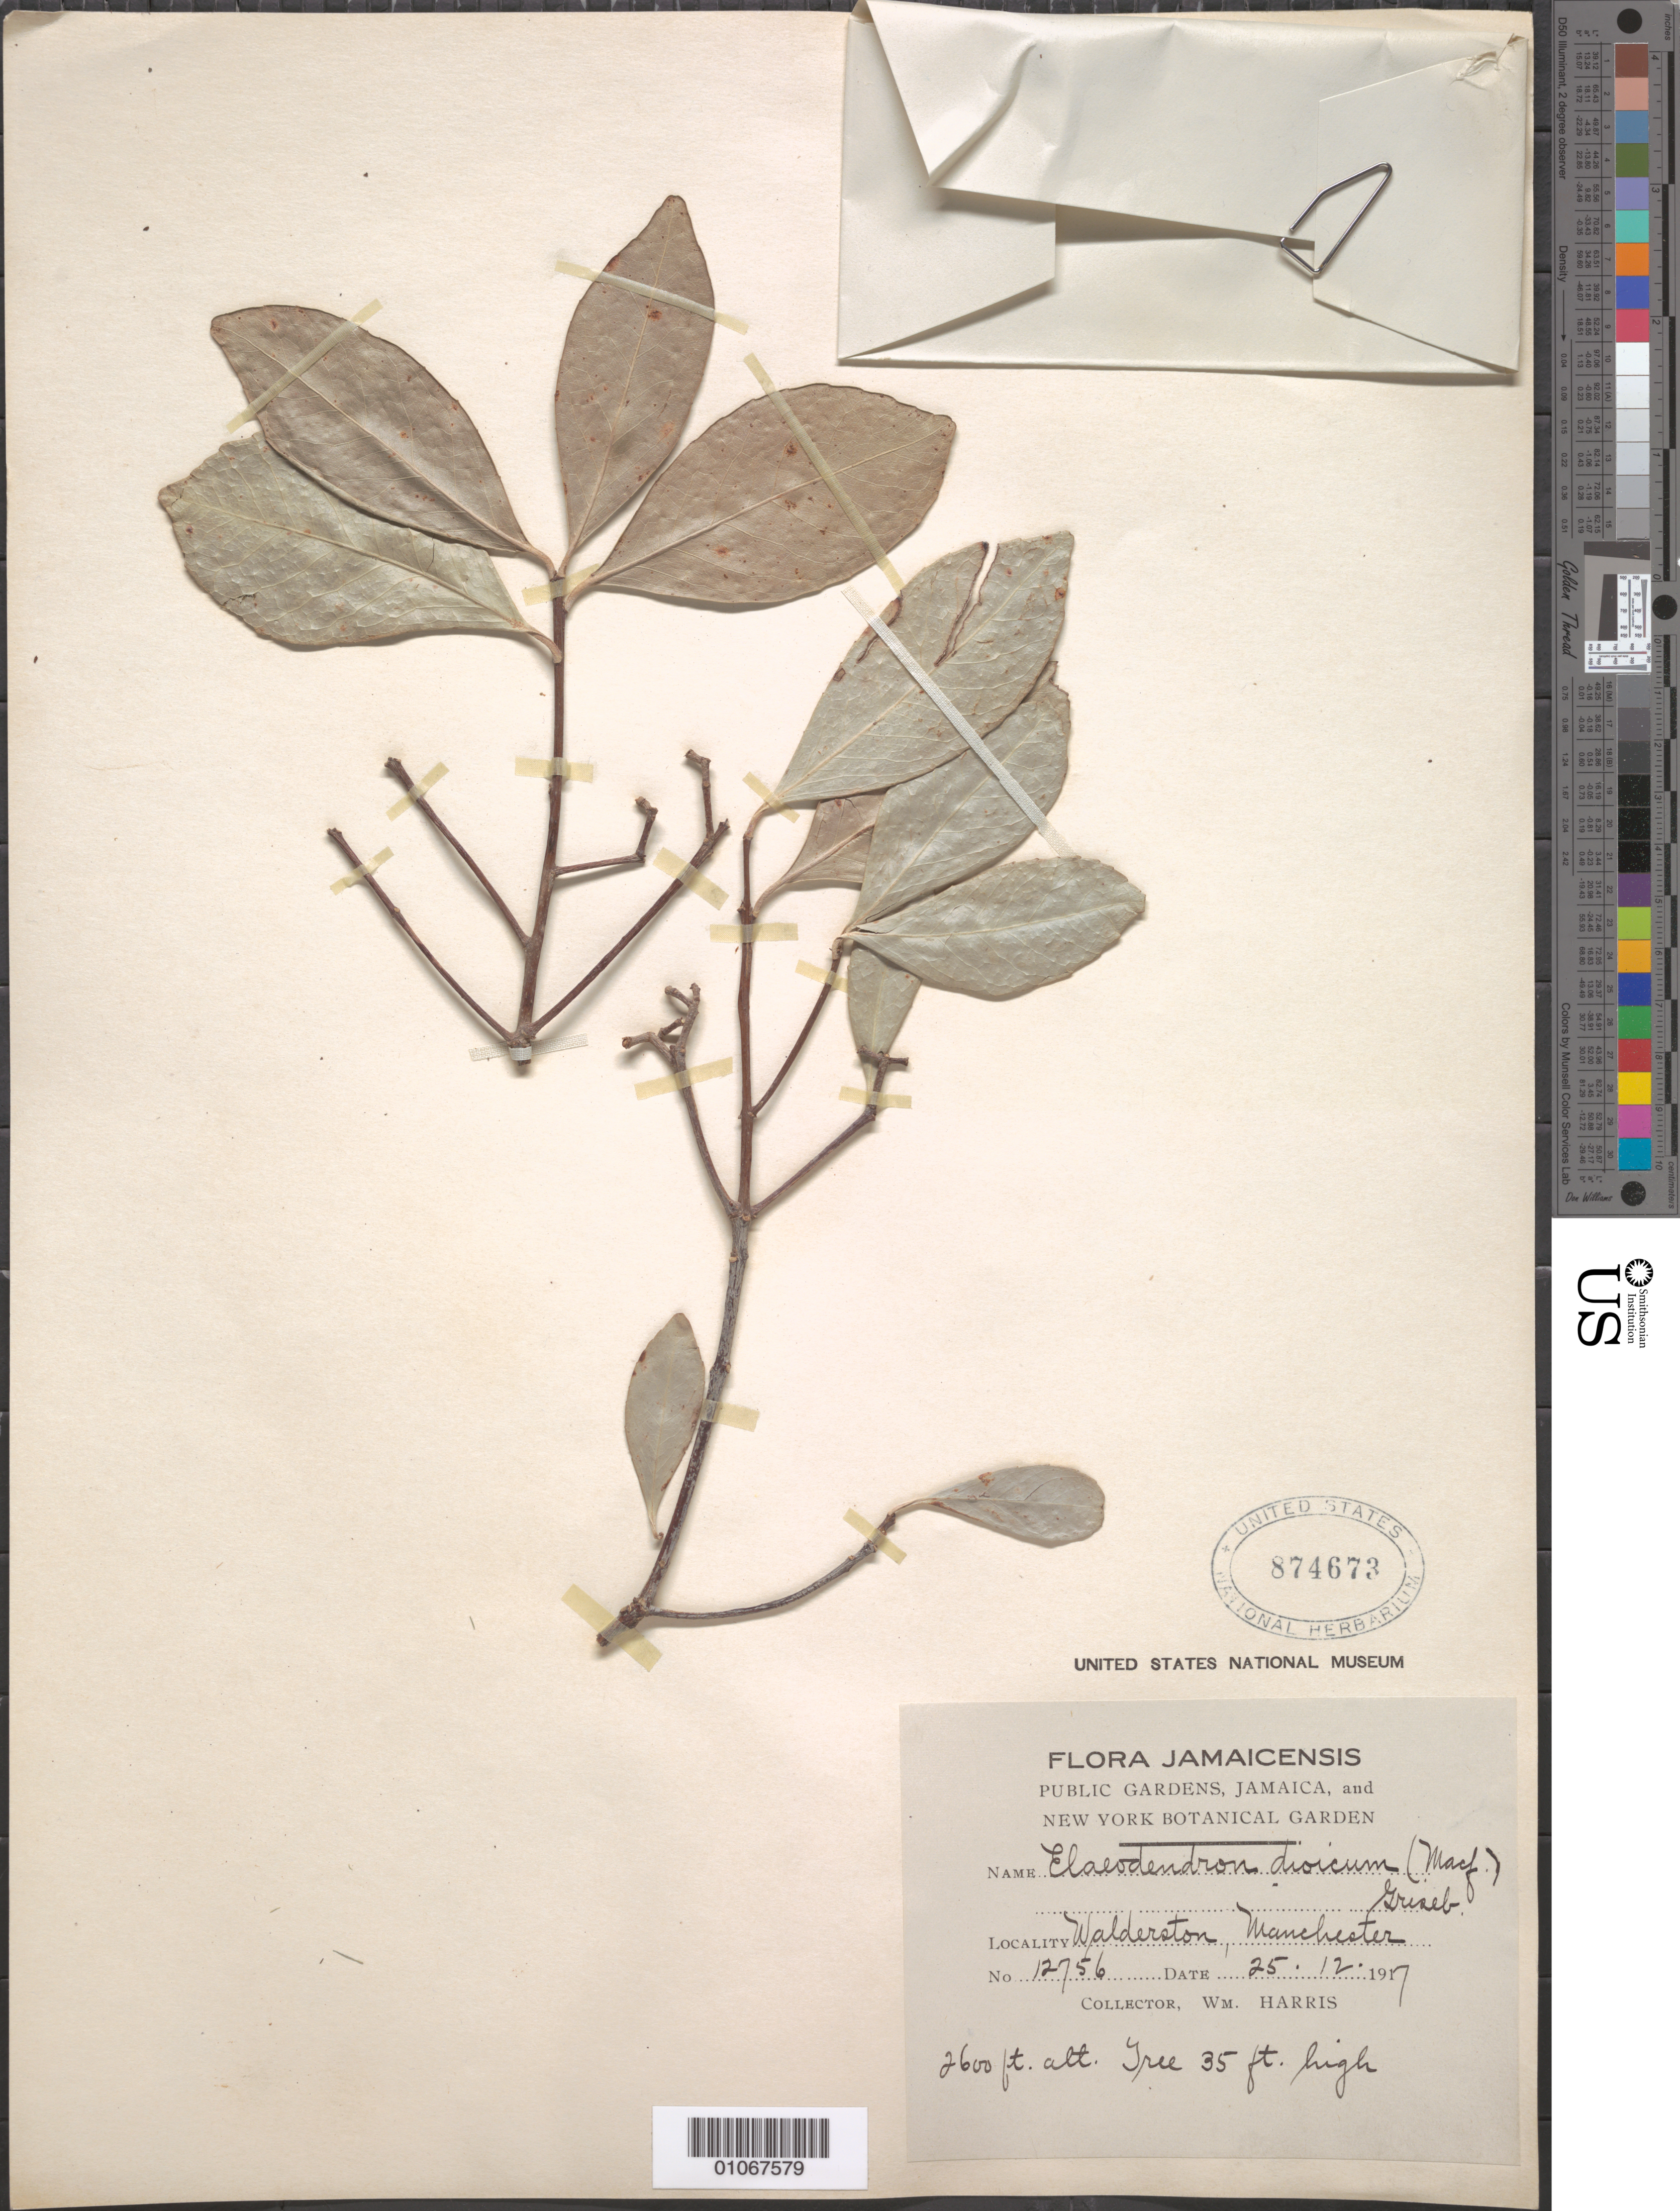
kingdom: Plantae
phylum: Tracheophyta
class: Magnoliopsida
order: Celastrales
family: Celastraceae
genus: Elaeodendron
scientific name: Elaeodendron dioicum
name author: Griseb.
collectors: W. Harris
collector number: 12756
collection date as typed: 25 Dec 1917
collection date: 1917-12-25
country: Jamaica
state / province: Manchester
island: Jamaica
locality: Walderston.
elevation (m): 792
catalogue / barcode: US 874673